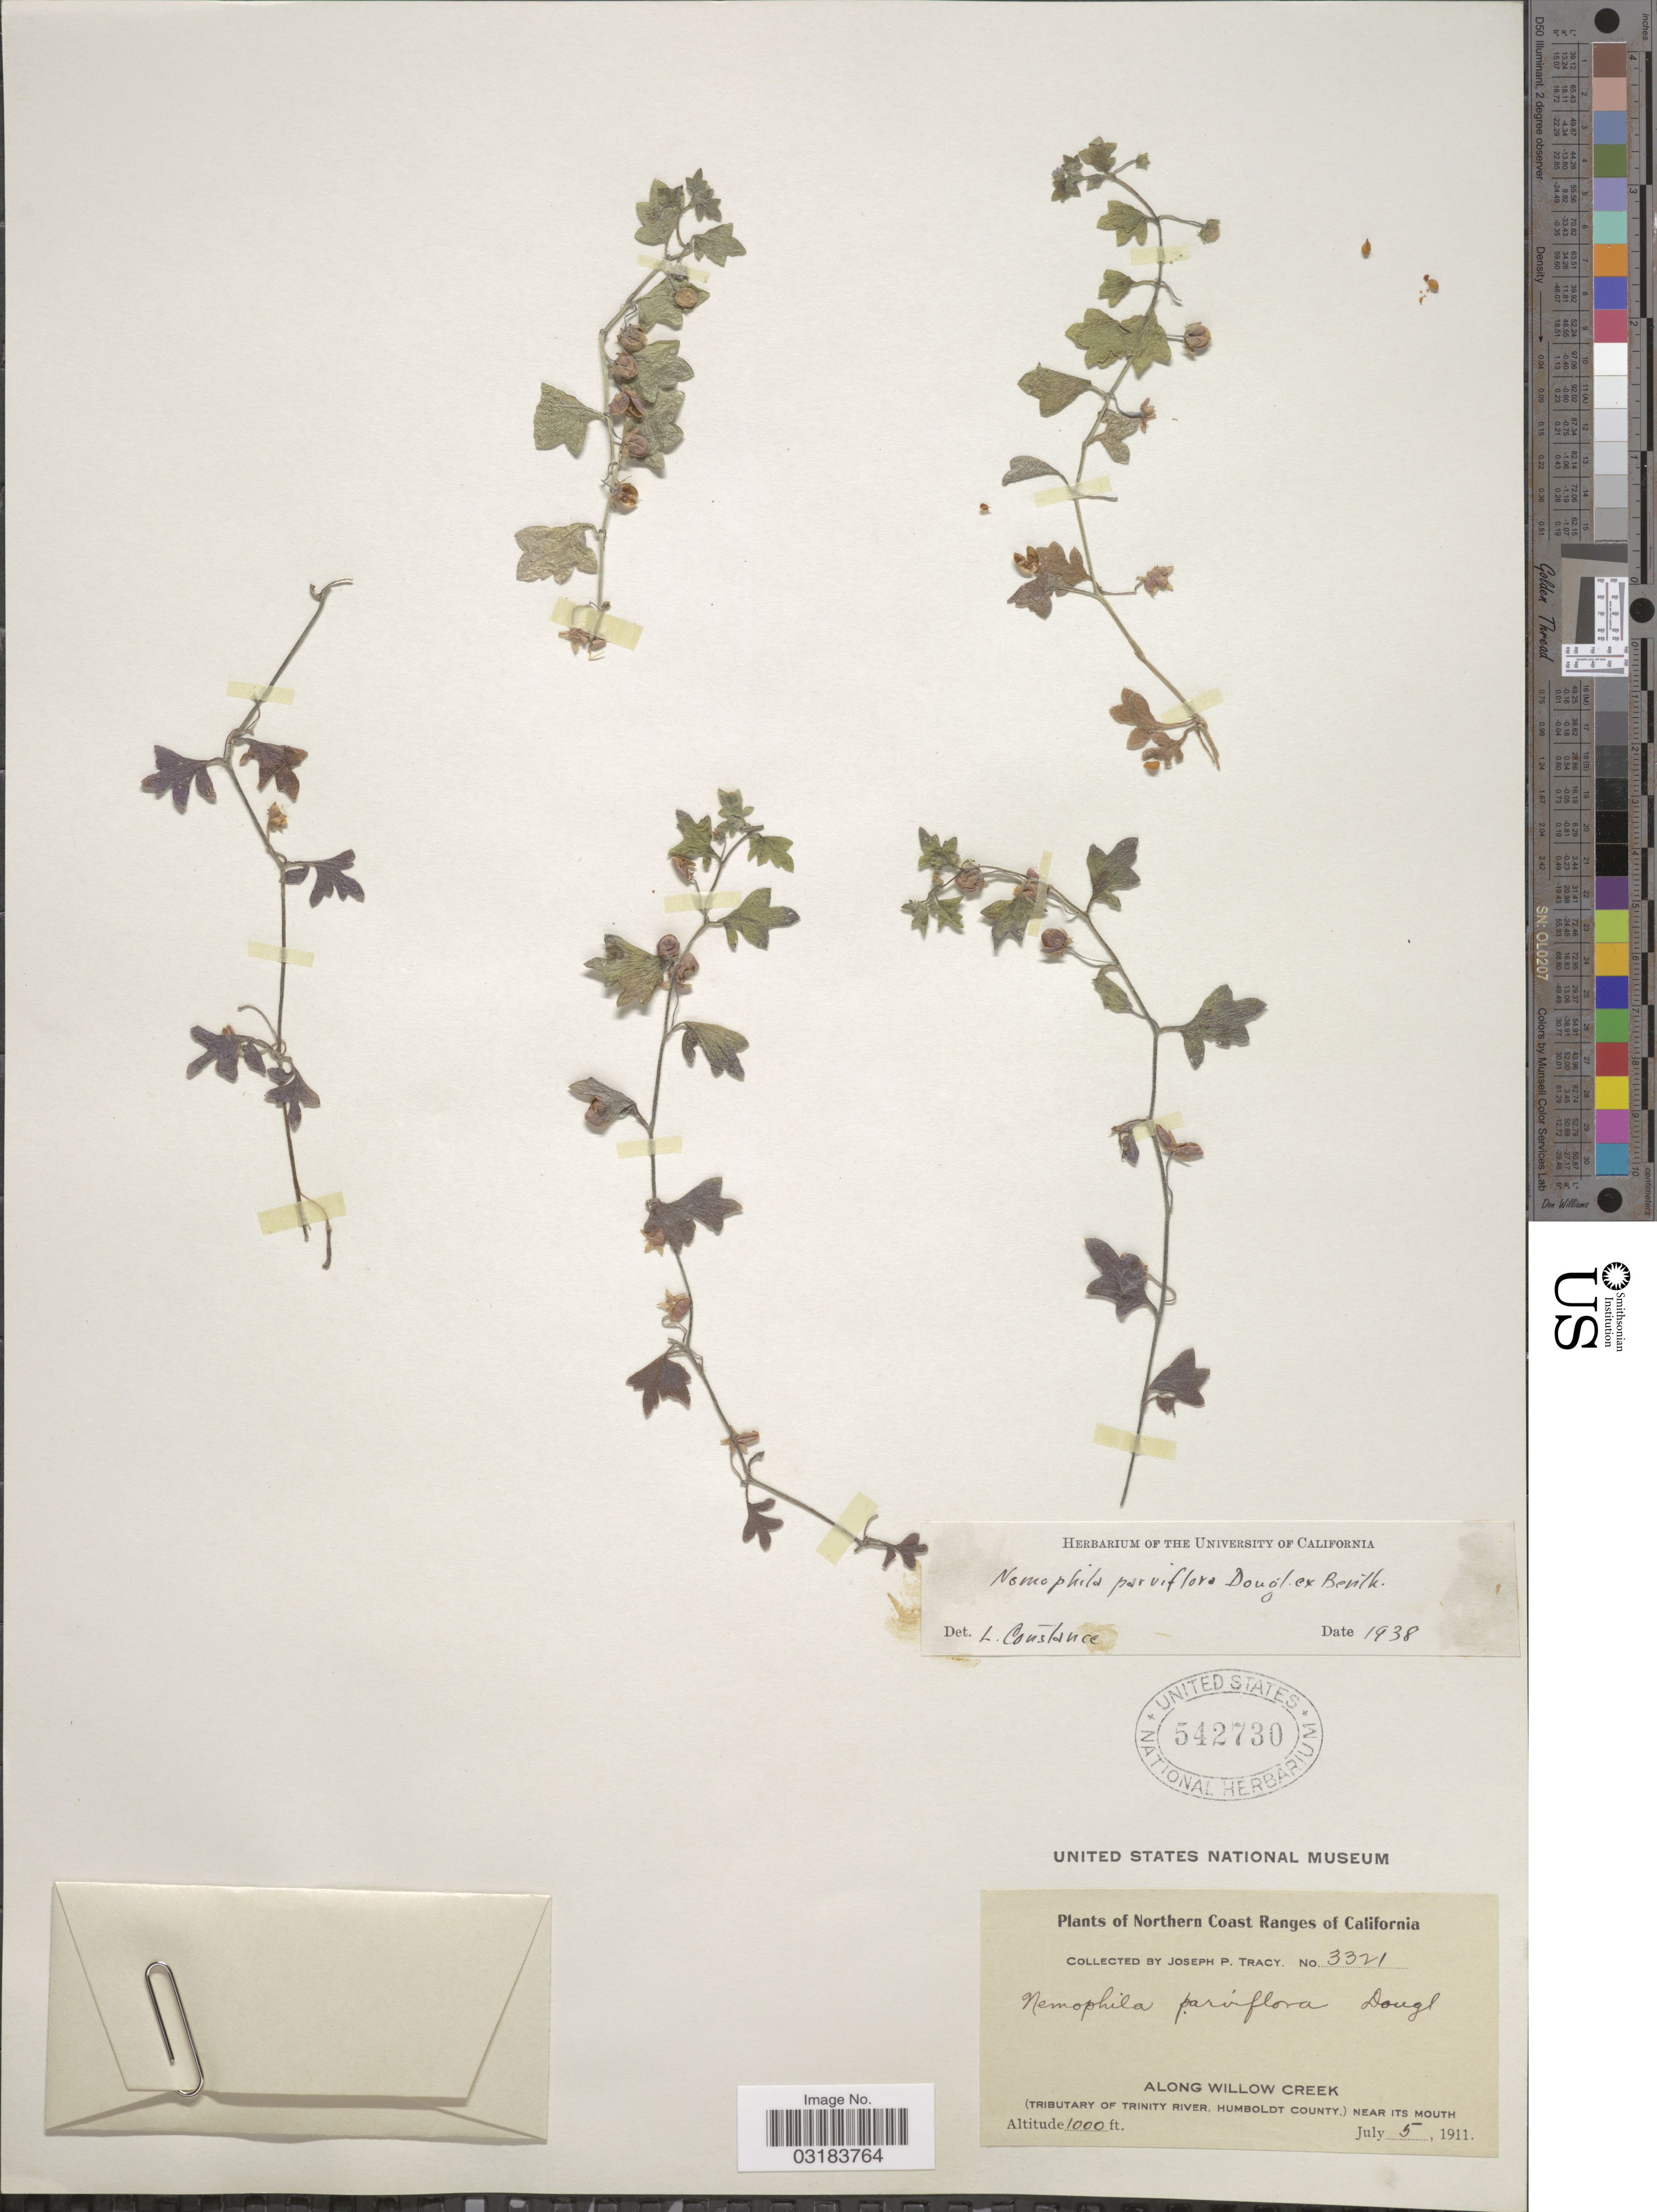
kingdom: Plantae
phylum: Tracheophyta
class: Magnoliopsida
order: Boraginales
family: Hydrophyllaceae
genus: Nemophila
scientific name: Nemophila parviflora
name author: Douglas ex Benth.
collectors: J. Tracy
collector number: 3321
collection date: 1911-07-05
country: United States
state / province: California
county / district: Humboldt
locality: Northern Coast Ranges of California. Along Willow Creek. (Tributary of Trinity River, Humboldt County) near its mouth.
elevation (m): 305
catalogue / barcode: US 542730